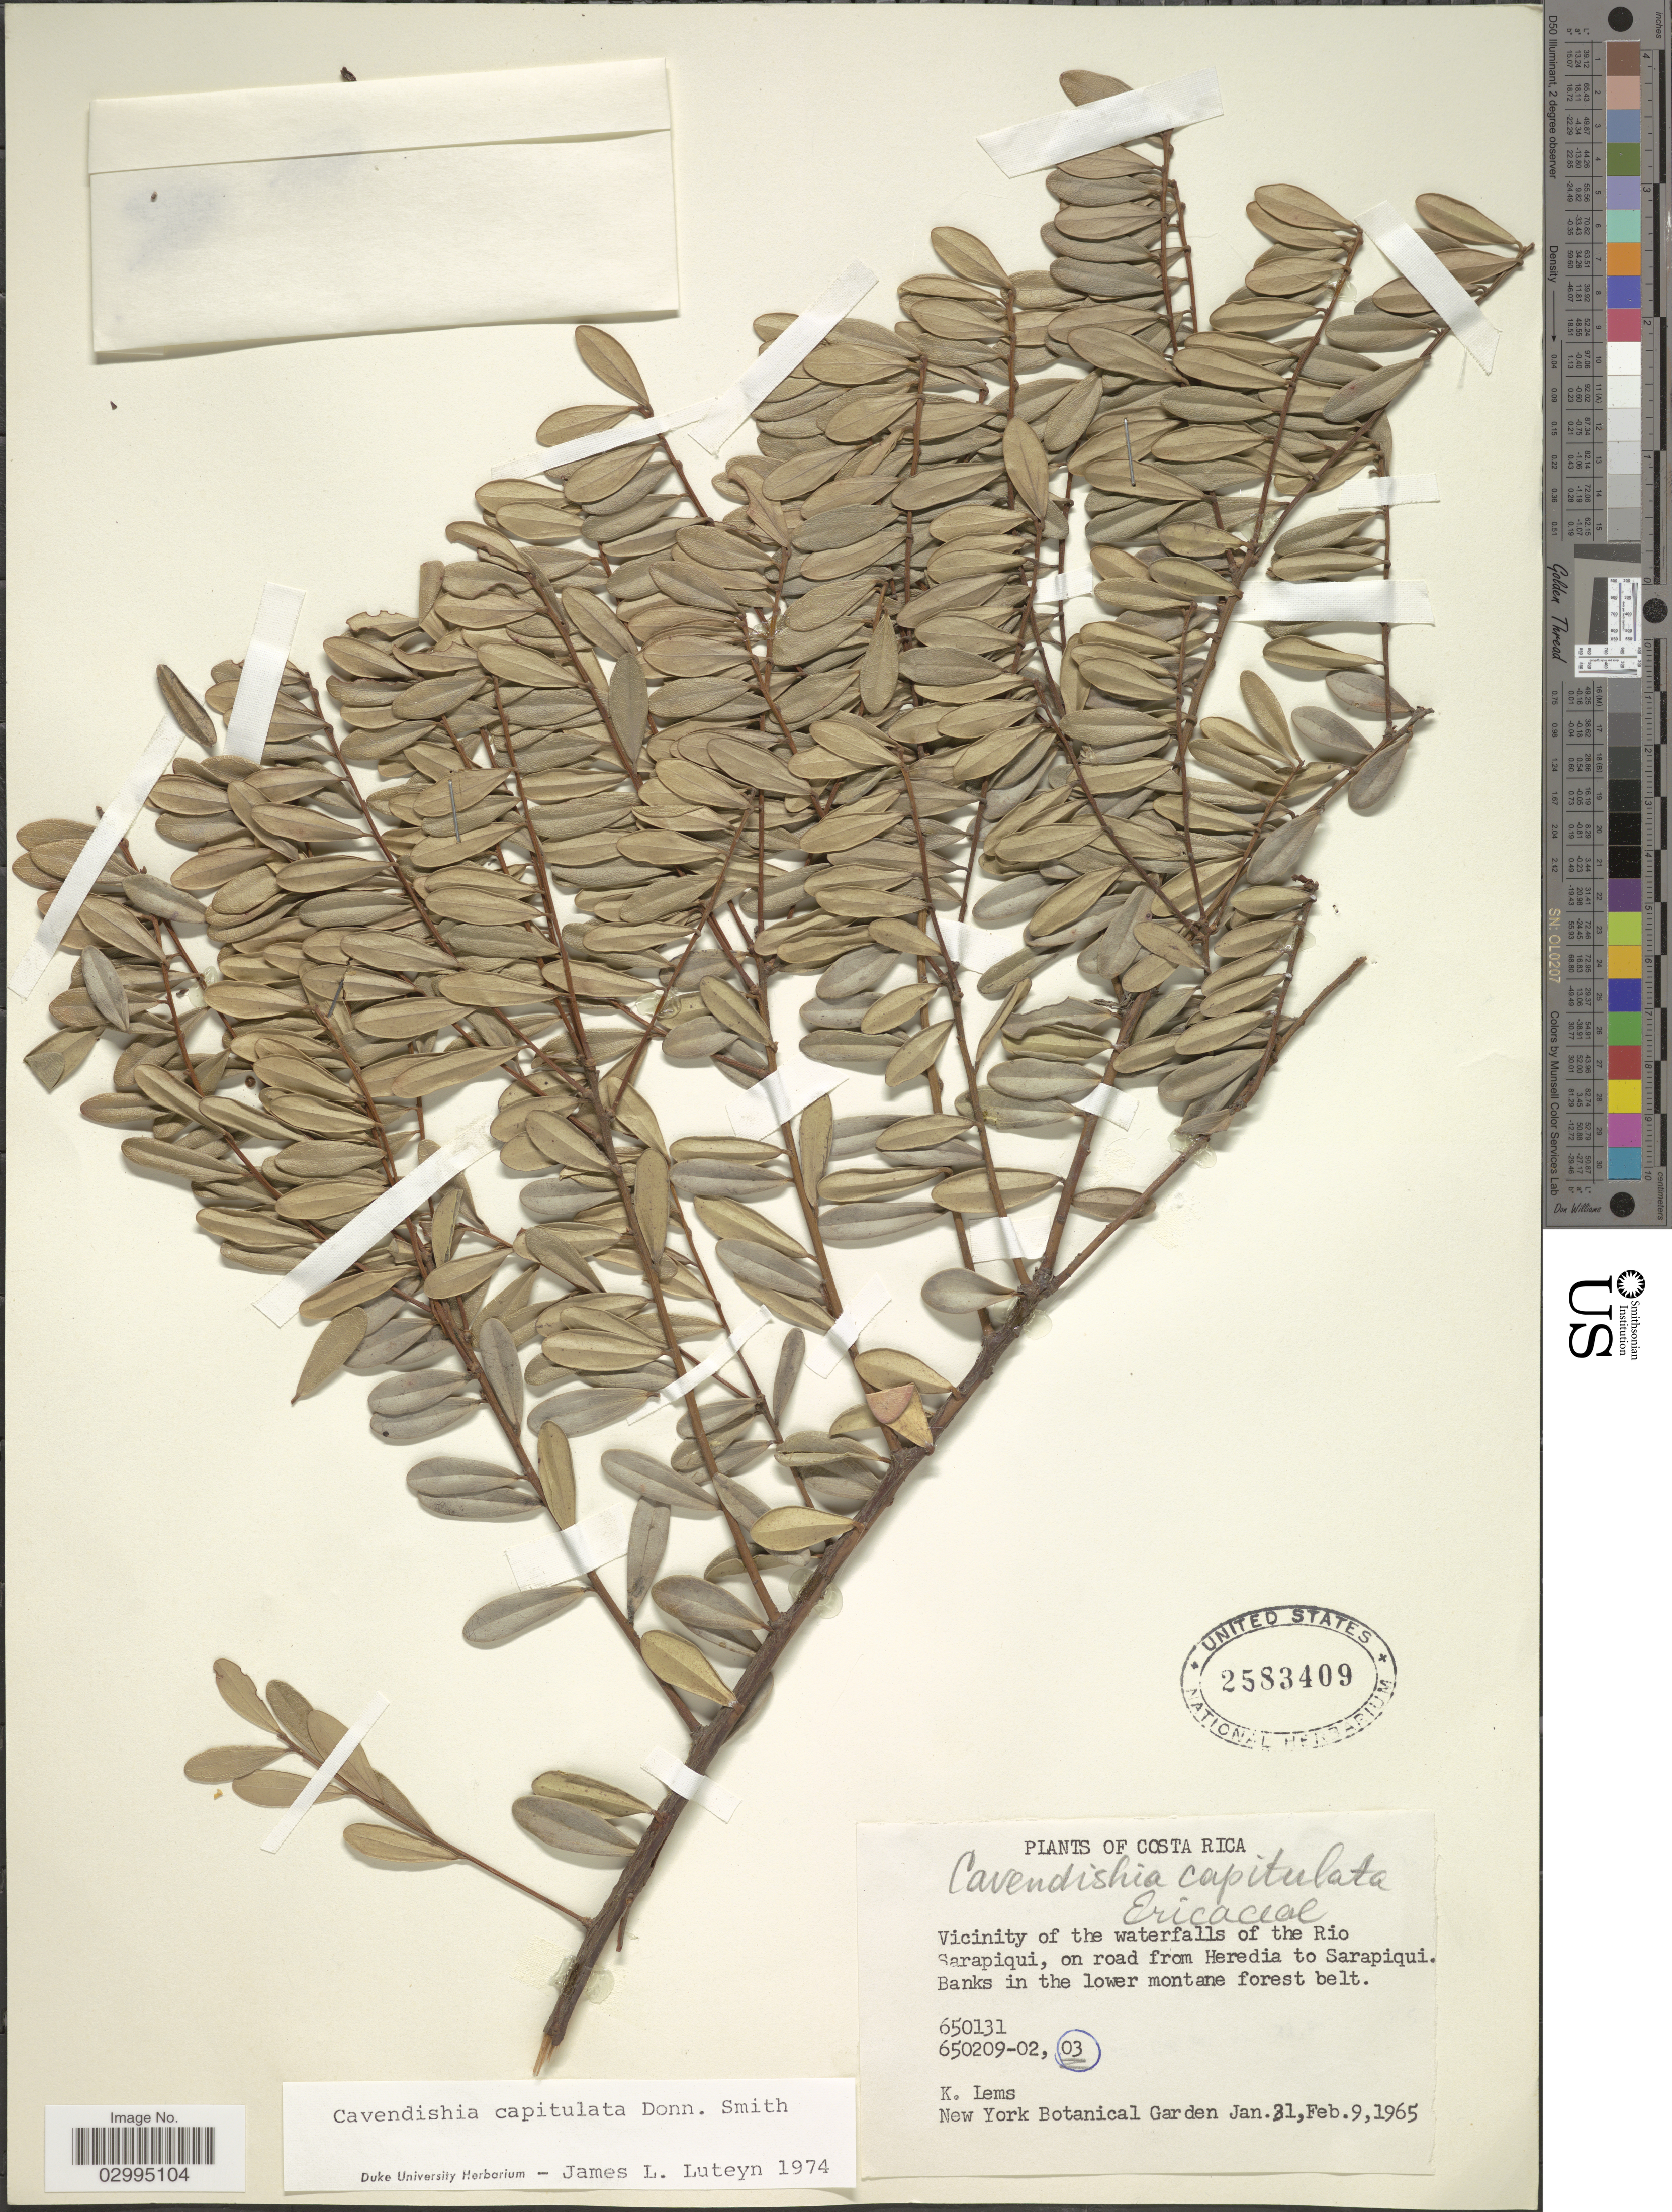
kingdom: Plantae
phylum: Tracheophyta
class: Magnoliopsida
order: Ericales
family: Ericaceae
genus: Cavendishia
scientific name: Cavendishia capitulata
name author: Donn. Sm.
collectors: K. Lems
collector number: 650131/650209-02,03 ?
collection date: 1965-01-31/1965-02-09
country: Costa Rica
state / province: Heredia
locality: Vicinity of the waterfalls of the Rio Sarapiqui, on road from Heredia to Sarapiqui.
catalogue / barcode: US 2583409